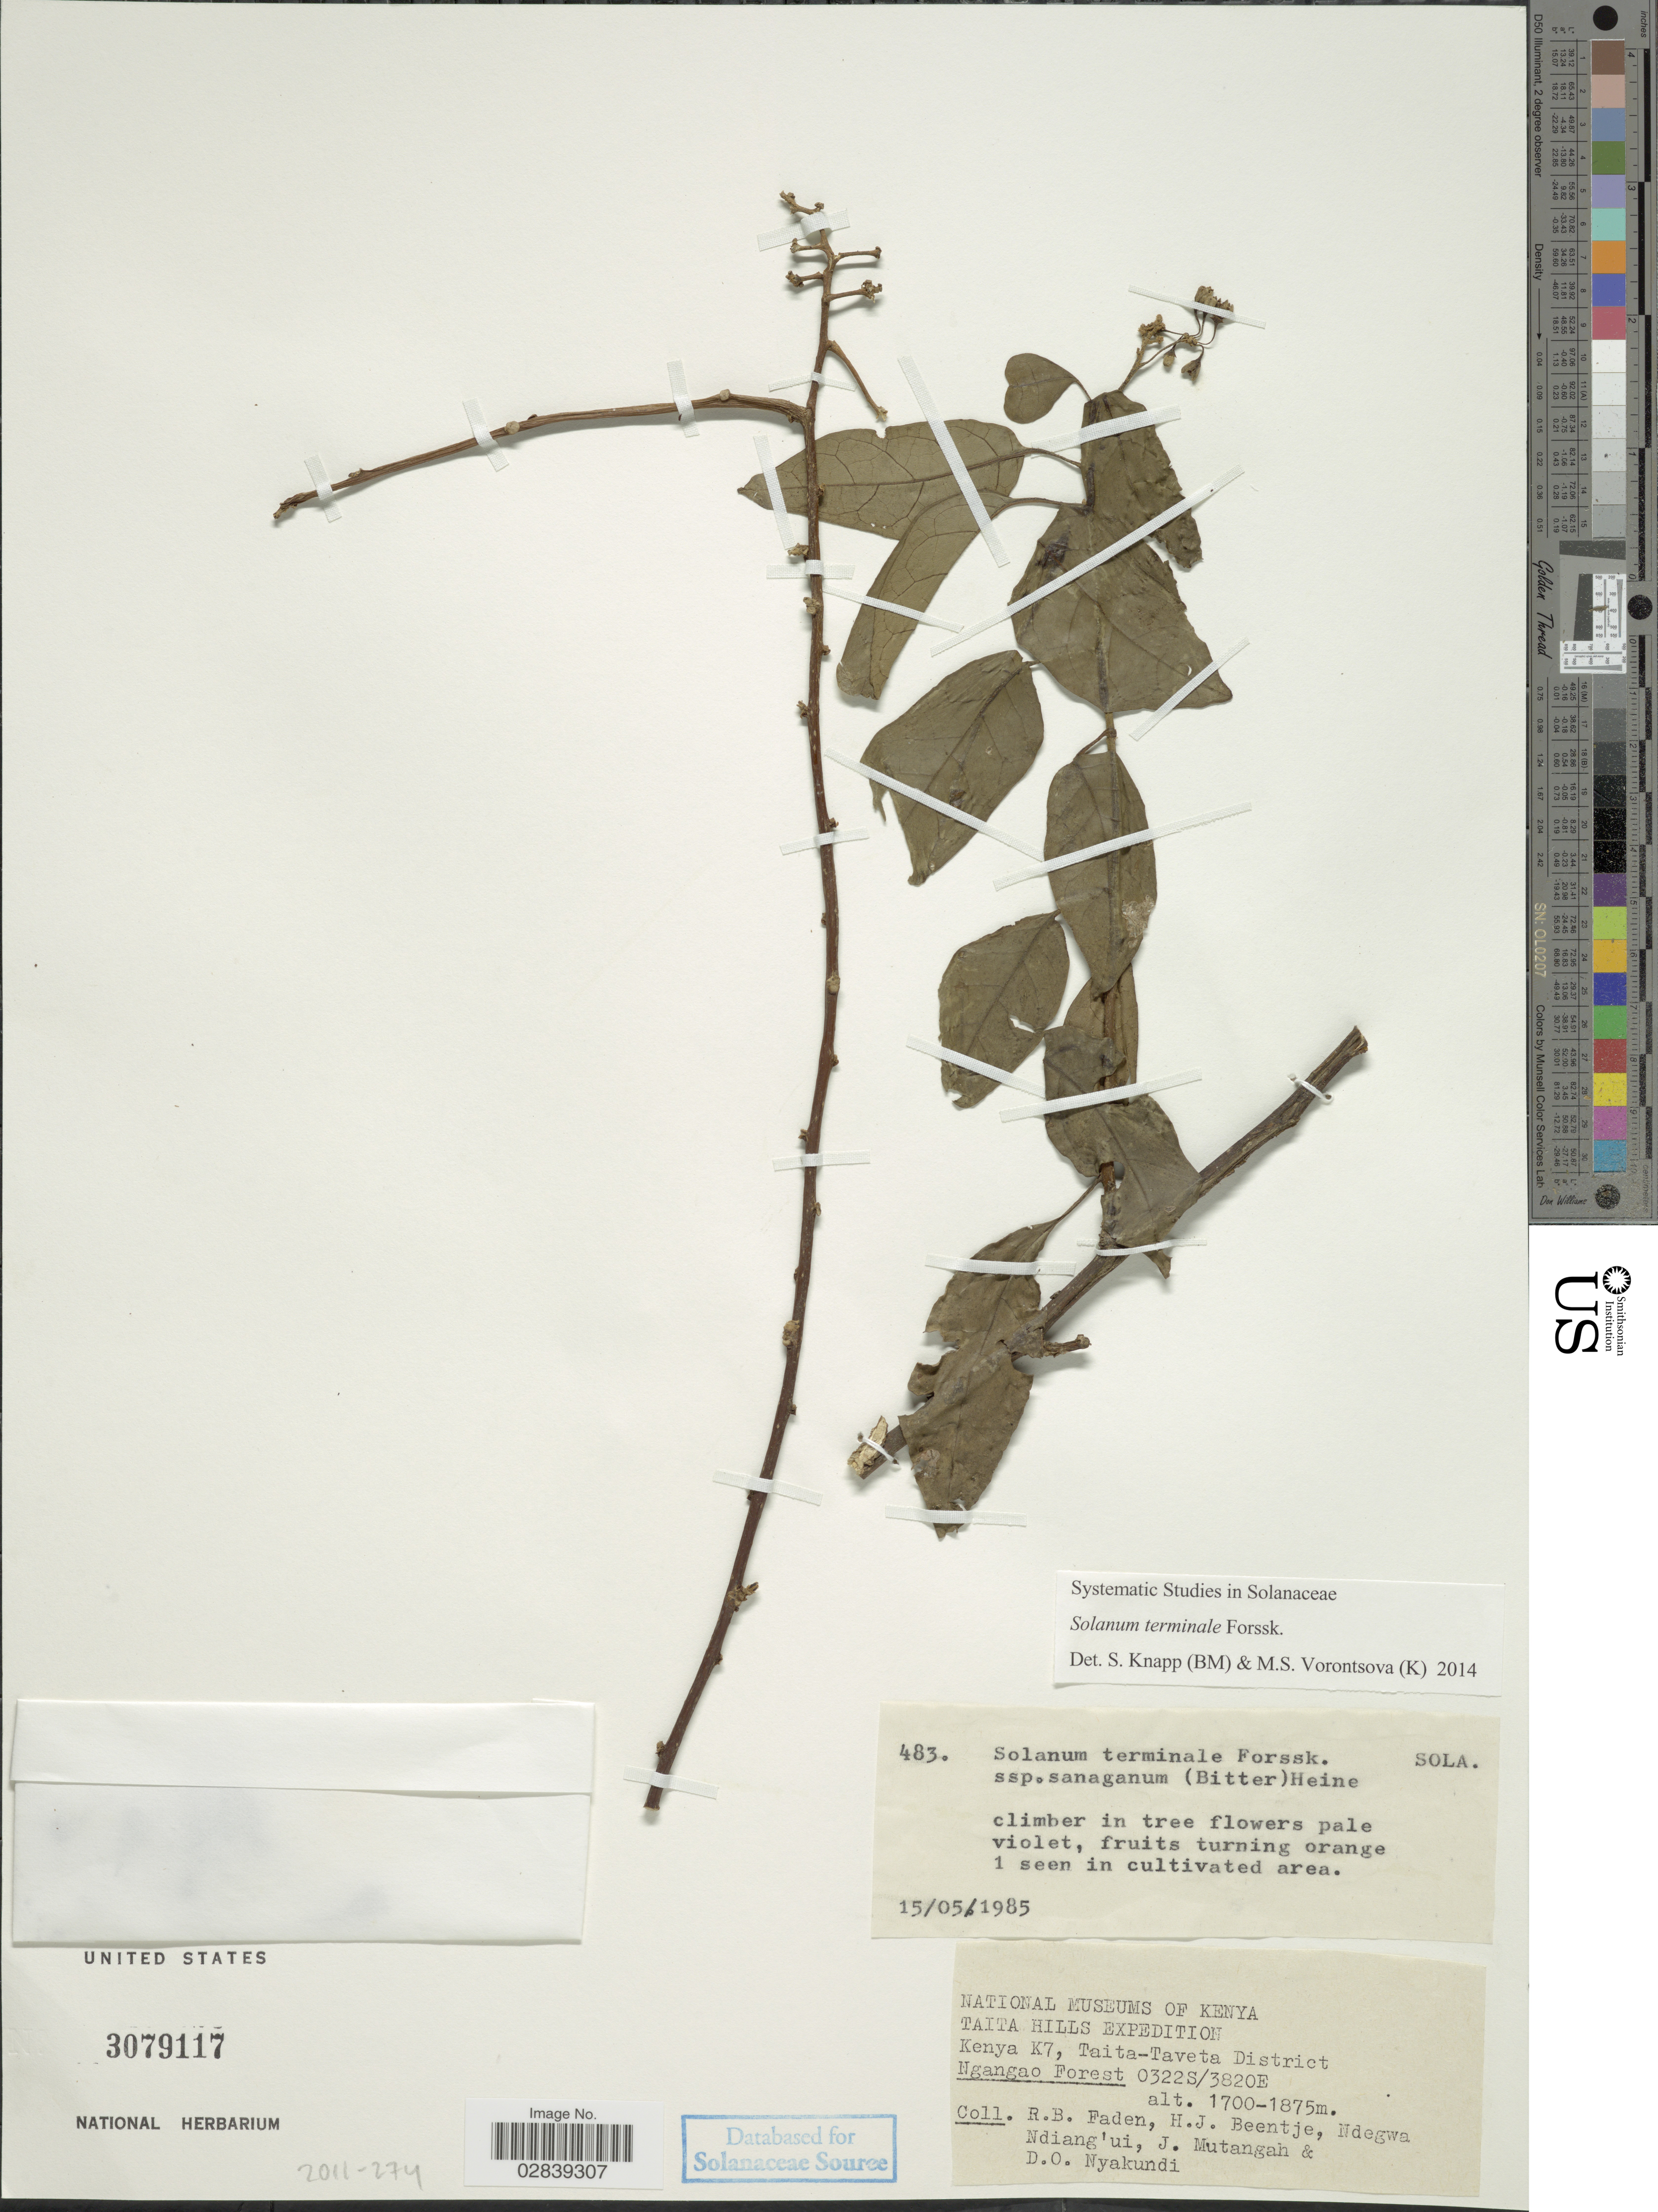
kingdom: Plantae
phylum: Tracheophyta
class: Magnoliopsida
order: Solanales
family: Solanaceae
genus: Solanum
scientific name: Solanum terminale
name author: Forssk.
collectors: R. B. Faden, H. J. Beentje, Ndegwa Ndiang'ui, J. Mutangah & D. Nyakundi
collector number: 483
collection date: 1985-05-15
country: Kenya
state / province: Taita Taveta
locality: Taita Hills, K7, Taita-Taveta District, Ngangao Forest.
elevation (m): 1700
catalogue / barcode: US 3079117